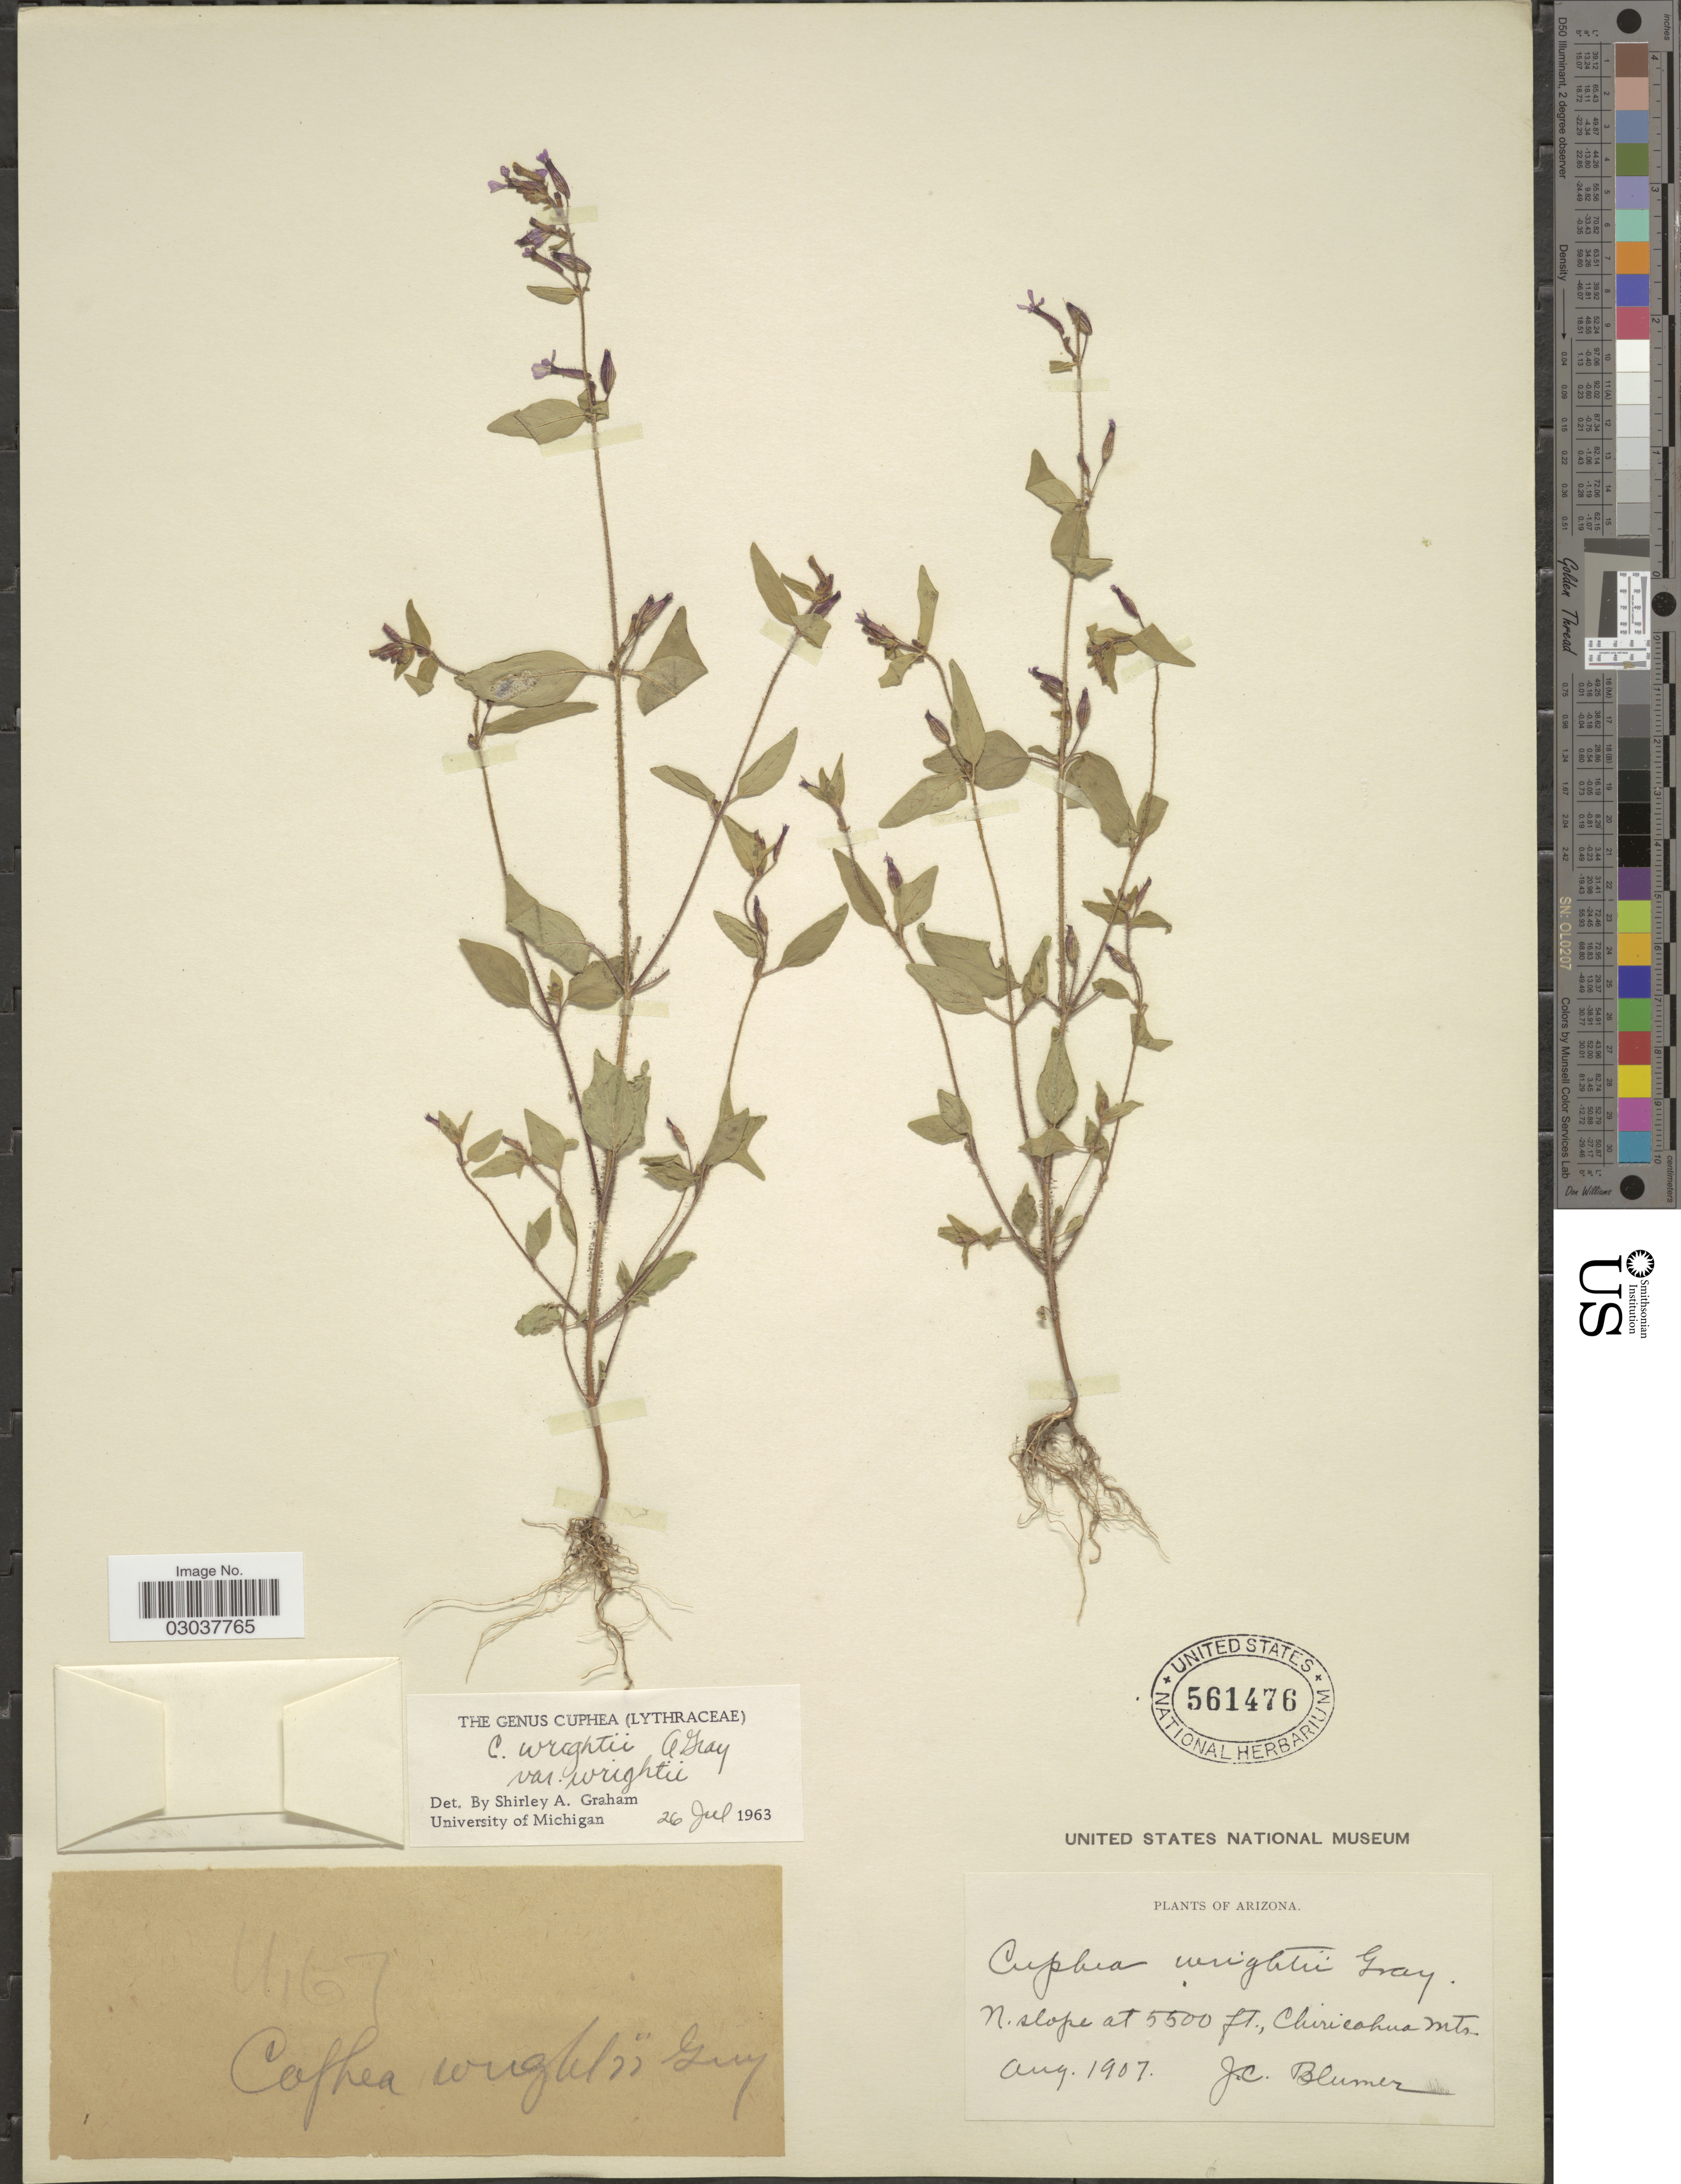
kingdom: Plantae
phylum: Tracheophyta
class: Magnoliopsida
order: Myrtales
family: Lythraceae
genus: Cuphea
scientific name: Cuphea wrightii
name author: A. Gray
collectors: J. C. Blumer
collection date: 1907-08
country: United States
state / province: Arizona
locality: N. slope. Chiricahua Mts.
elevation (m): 1676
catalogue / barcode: US 561476